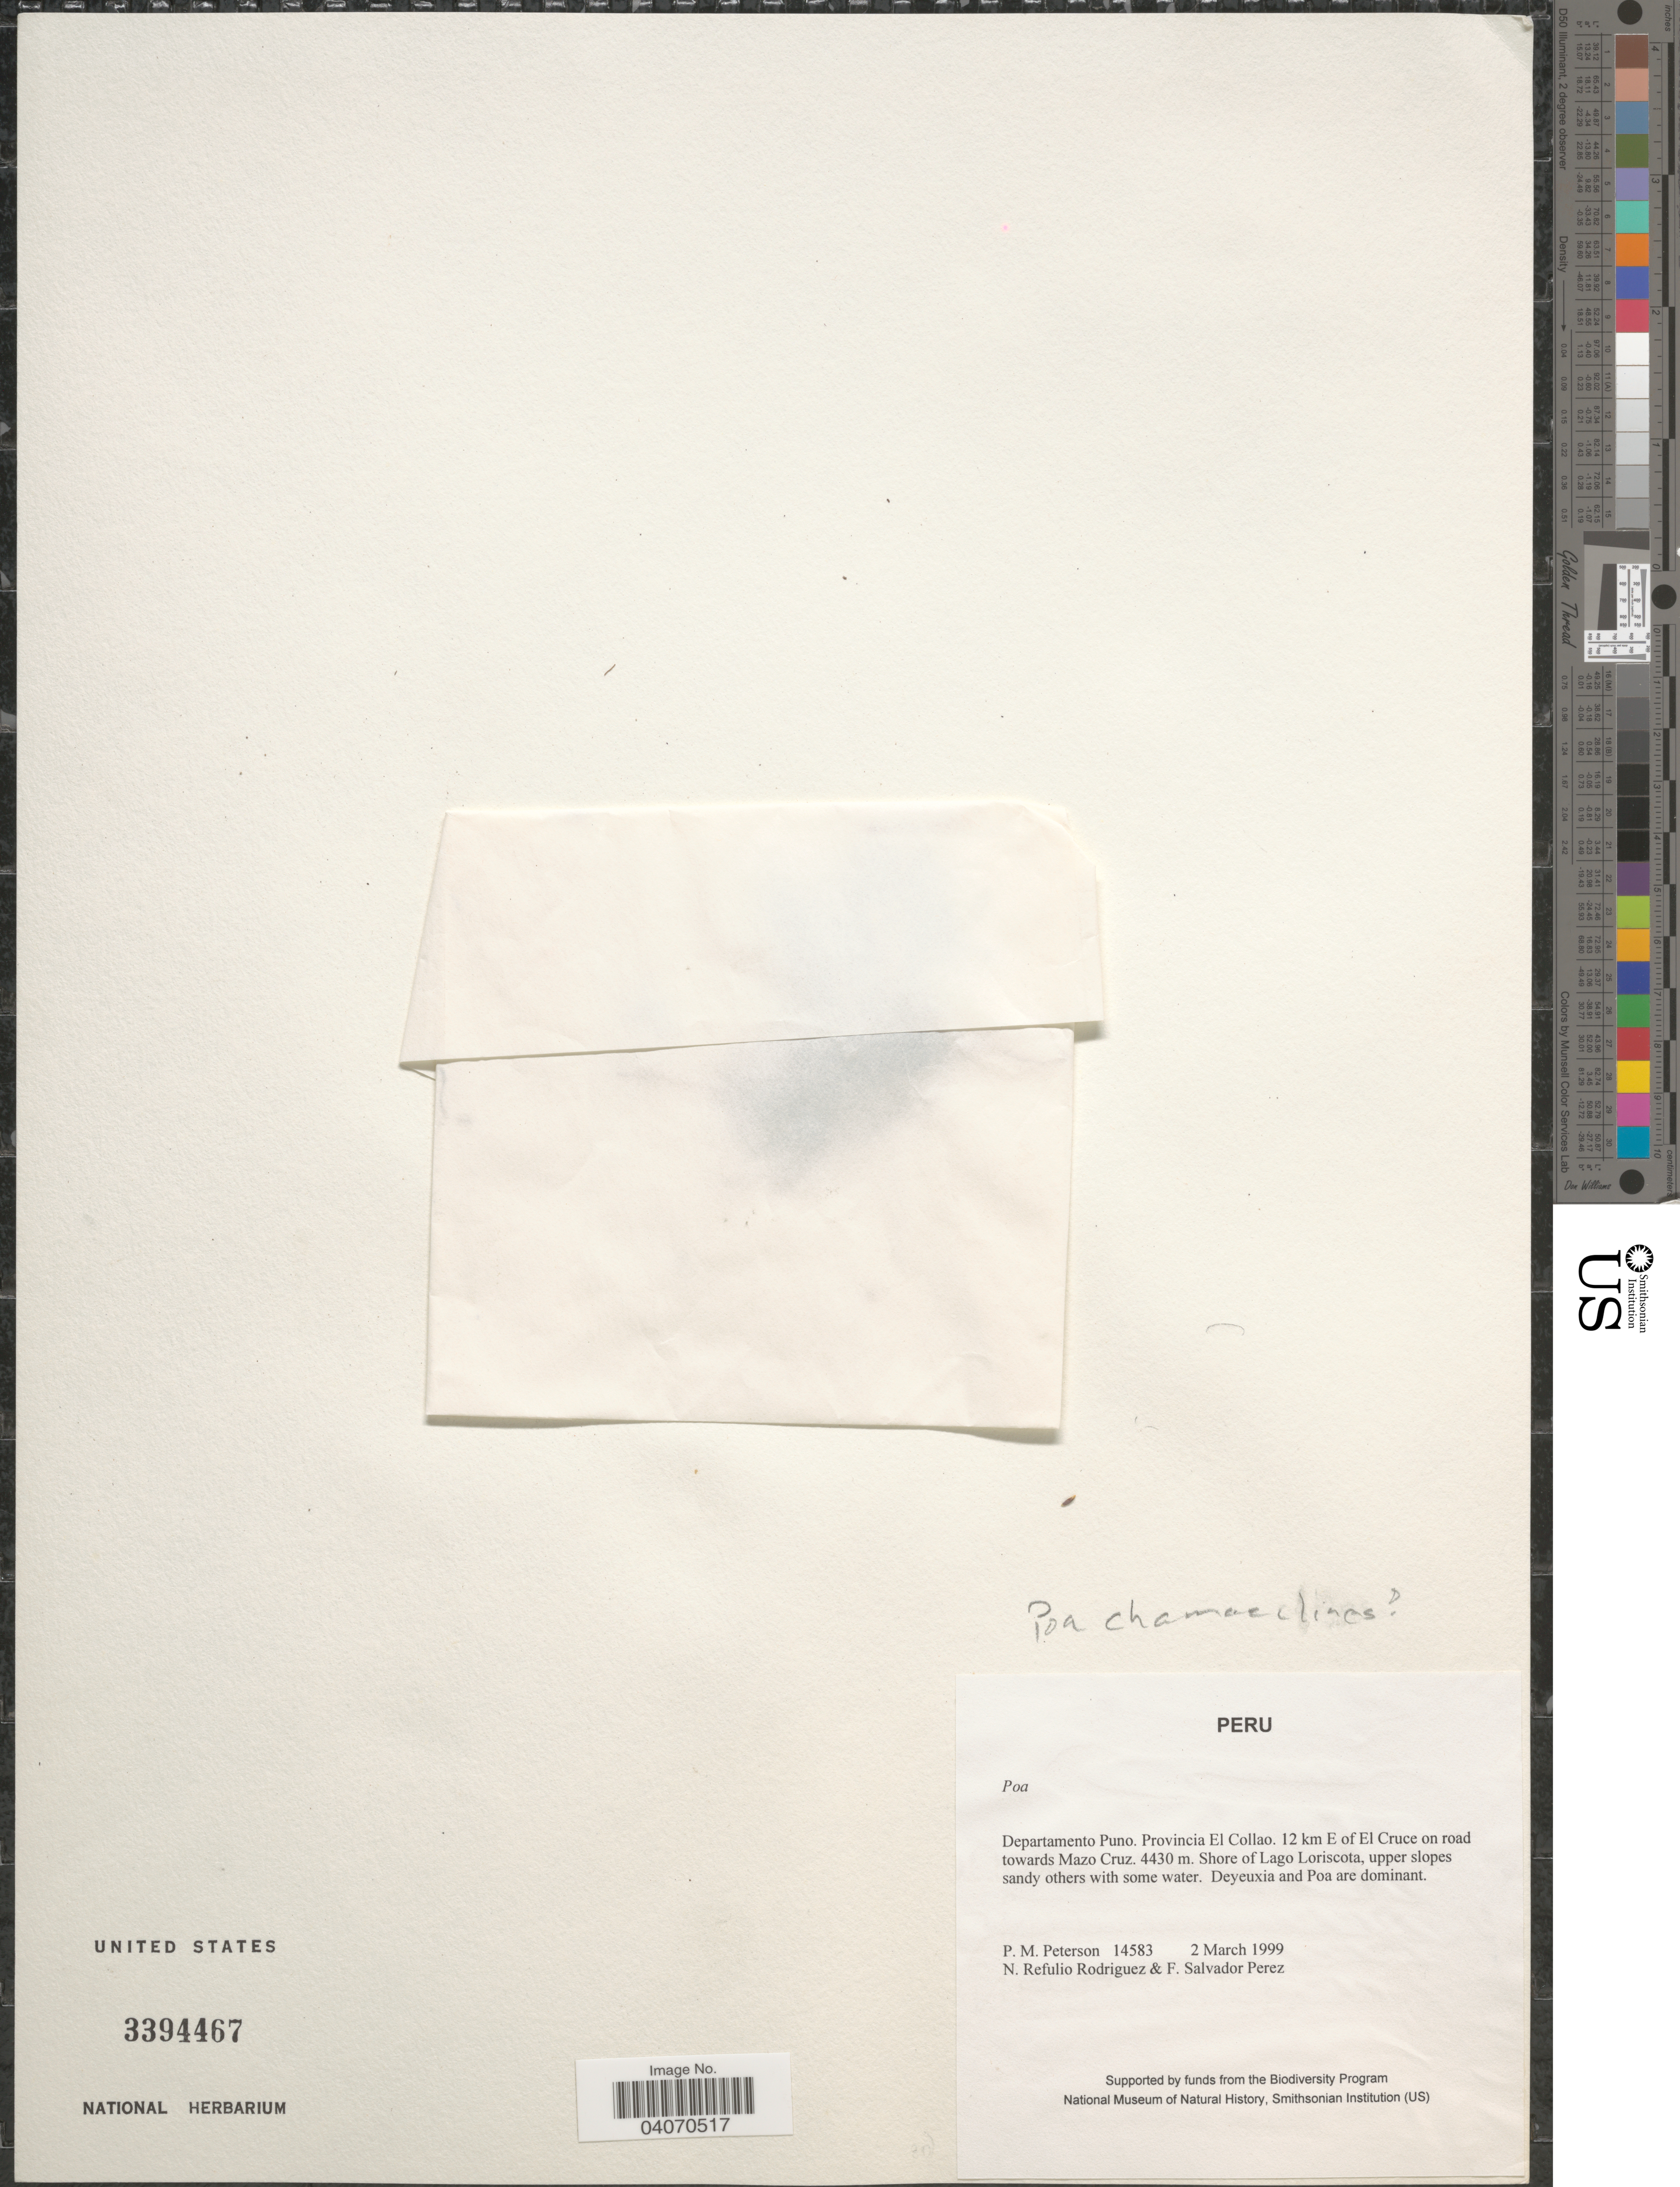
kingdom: Plantae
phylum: Tracheophyta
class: Liliopsida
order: Poales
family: Poaceae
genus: Poa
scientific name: Poa chamaeclinos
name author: Pilg.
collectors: P. M. Peterson, N. Refulio-Rodríguez & F. Salvador Perez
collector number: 14583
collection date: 1999-03-02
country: Peru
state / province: Puno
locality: Departamento Puno. Provincia El Collao. 12 km E of El Cruce on road towards Mazo Cruz. Shore of Lago Loriscota.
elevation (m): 4430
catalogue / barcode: US 3394467